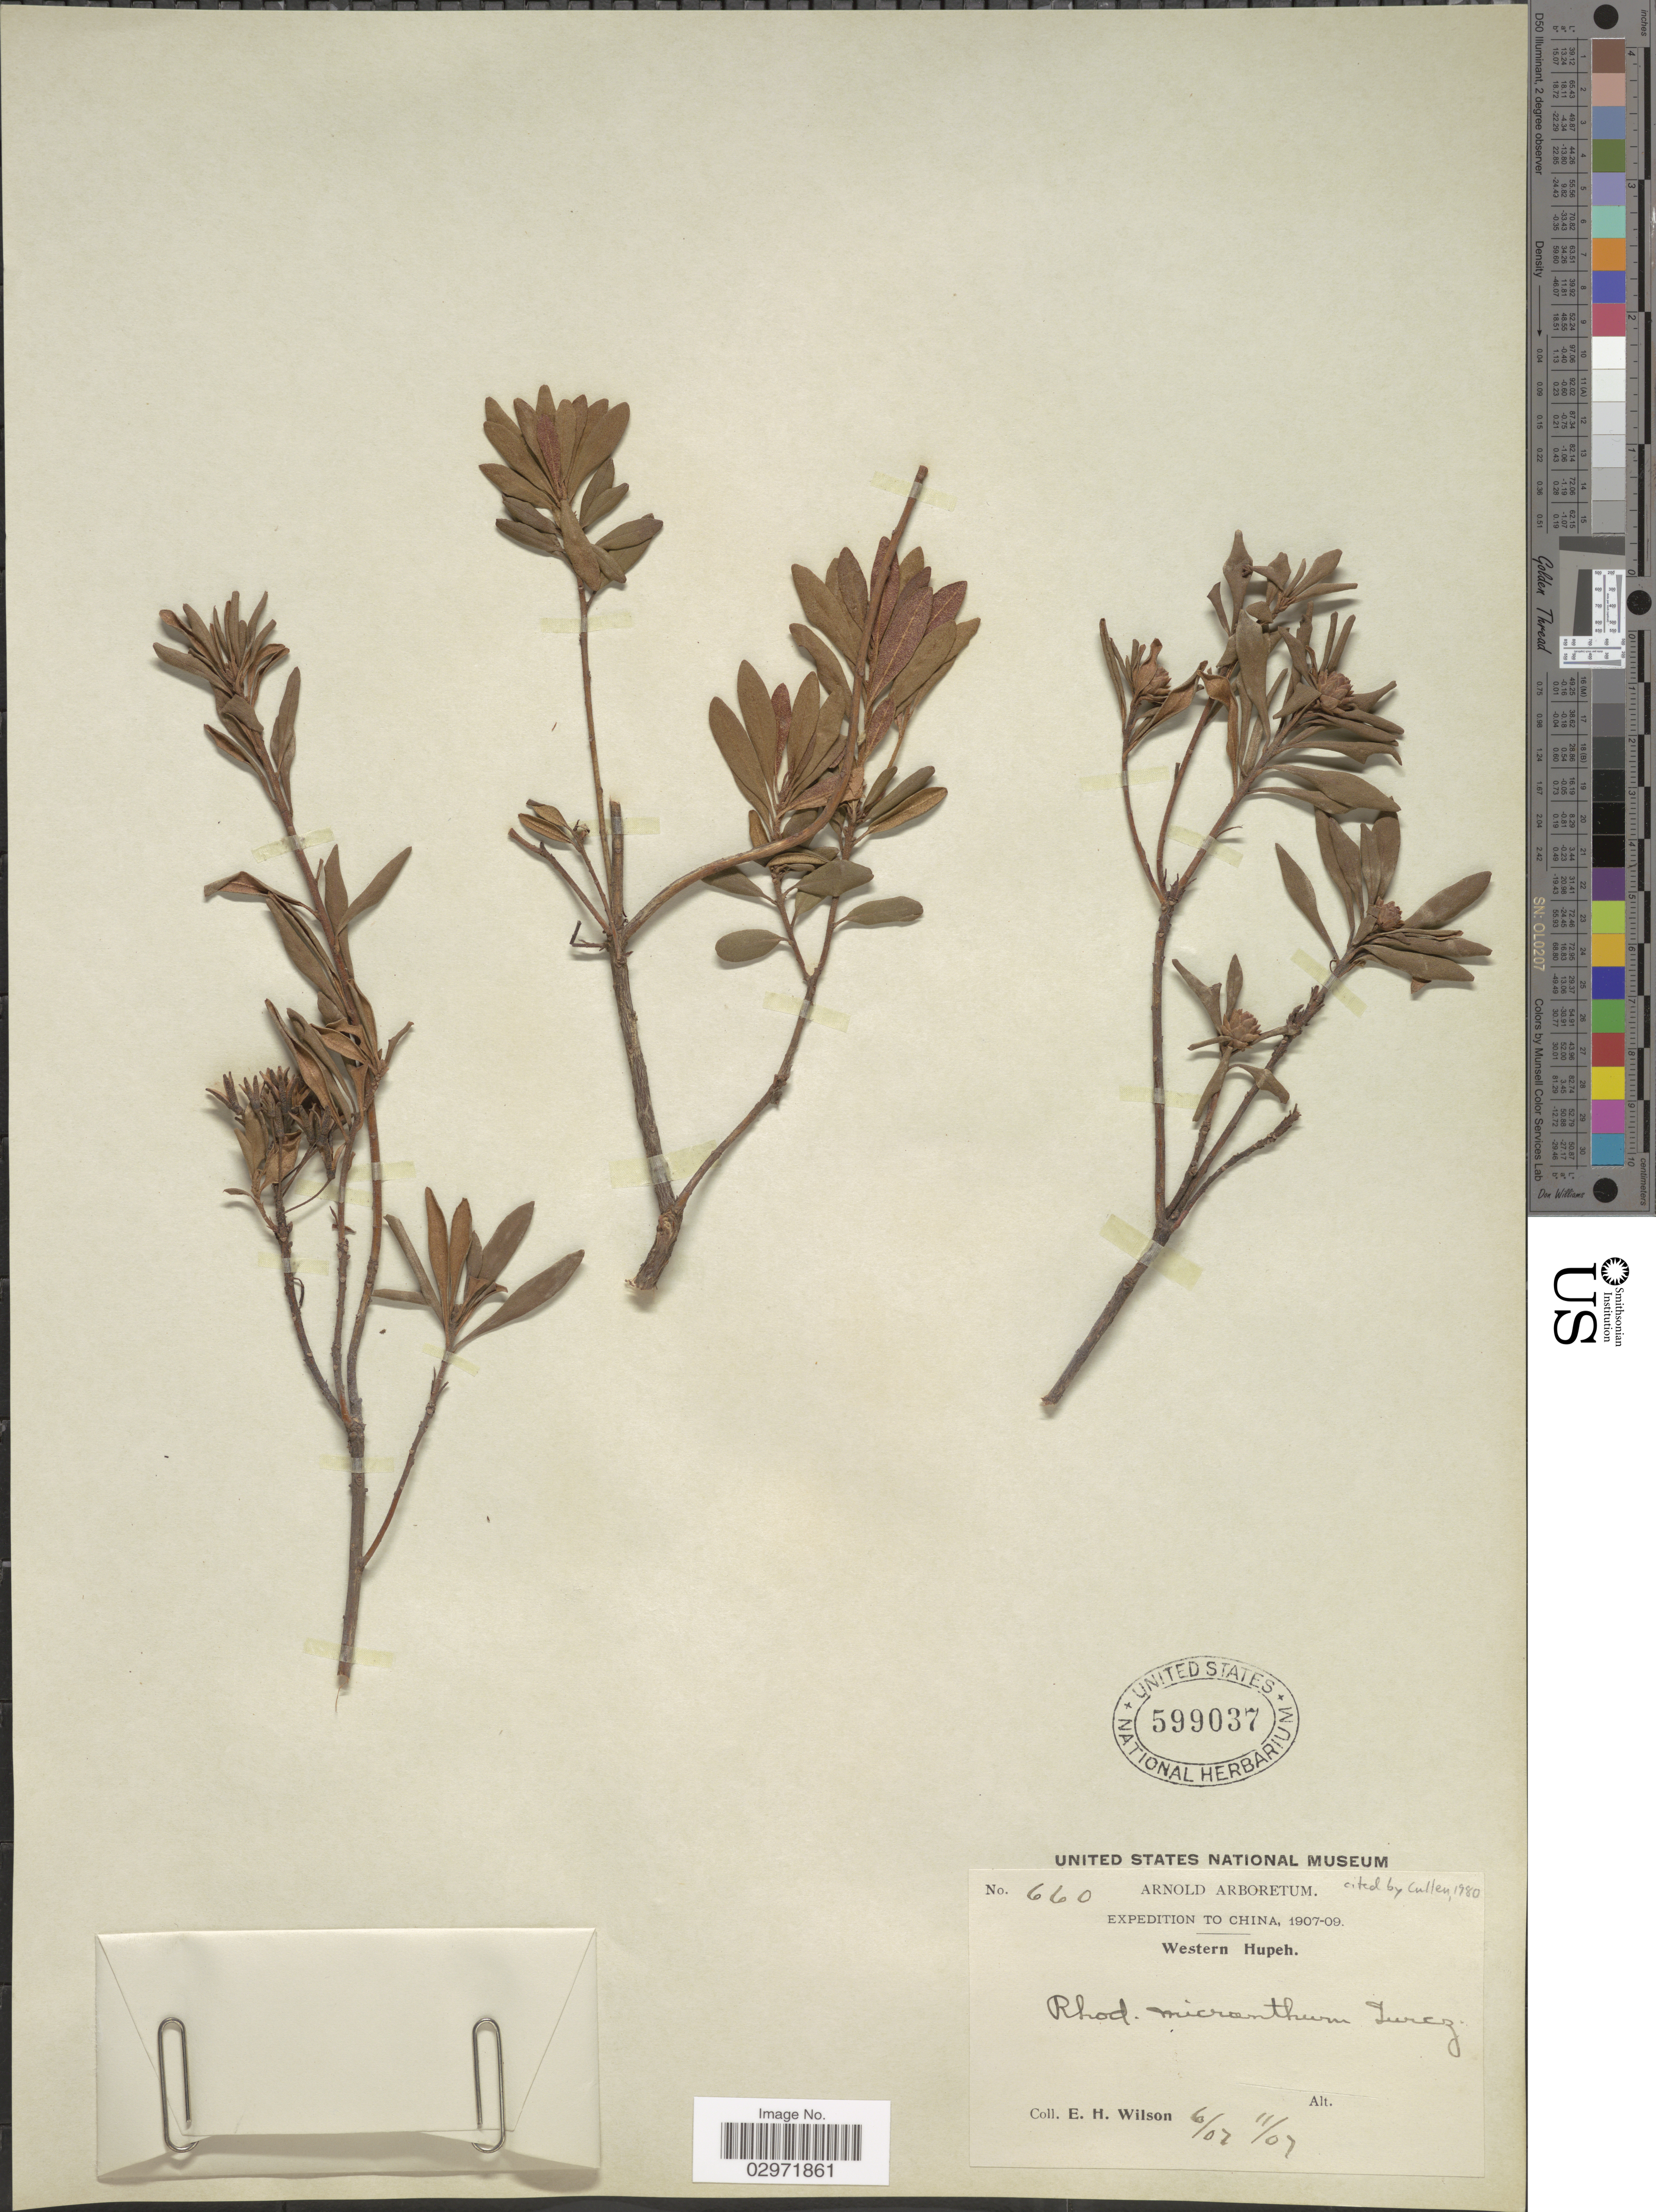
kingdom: Plantae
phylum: Tracheophyta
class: Magnoliopsida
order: Ericales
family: Ericaceae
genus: Rhododendron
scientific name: Rhododendron micranthum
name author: Turcz.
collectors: E. Wilson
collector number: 660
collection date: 1907-06/1907-11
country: China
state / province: Hubei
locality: Western Hupeh.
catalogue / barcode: US 599037